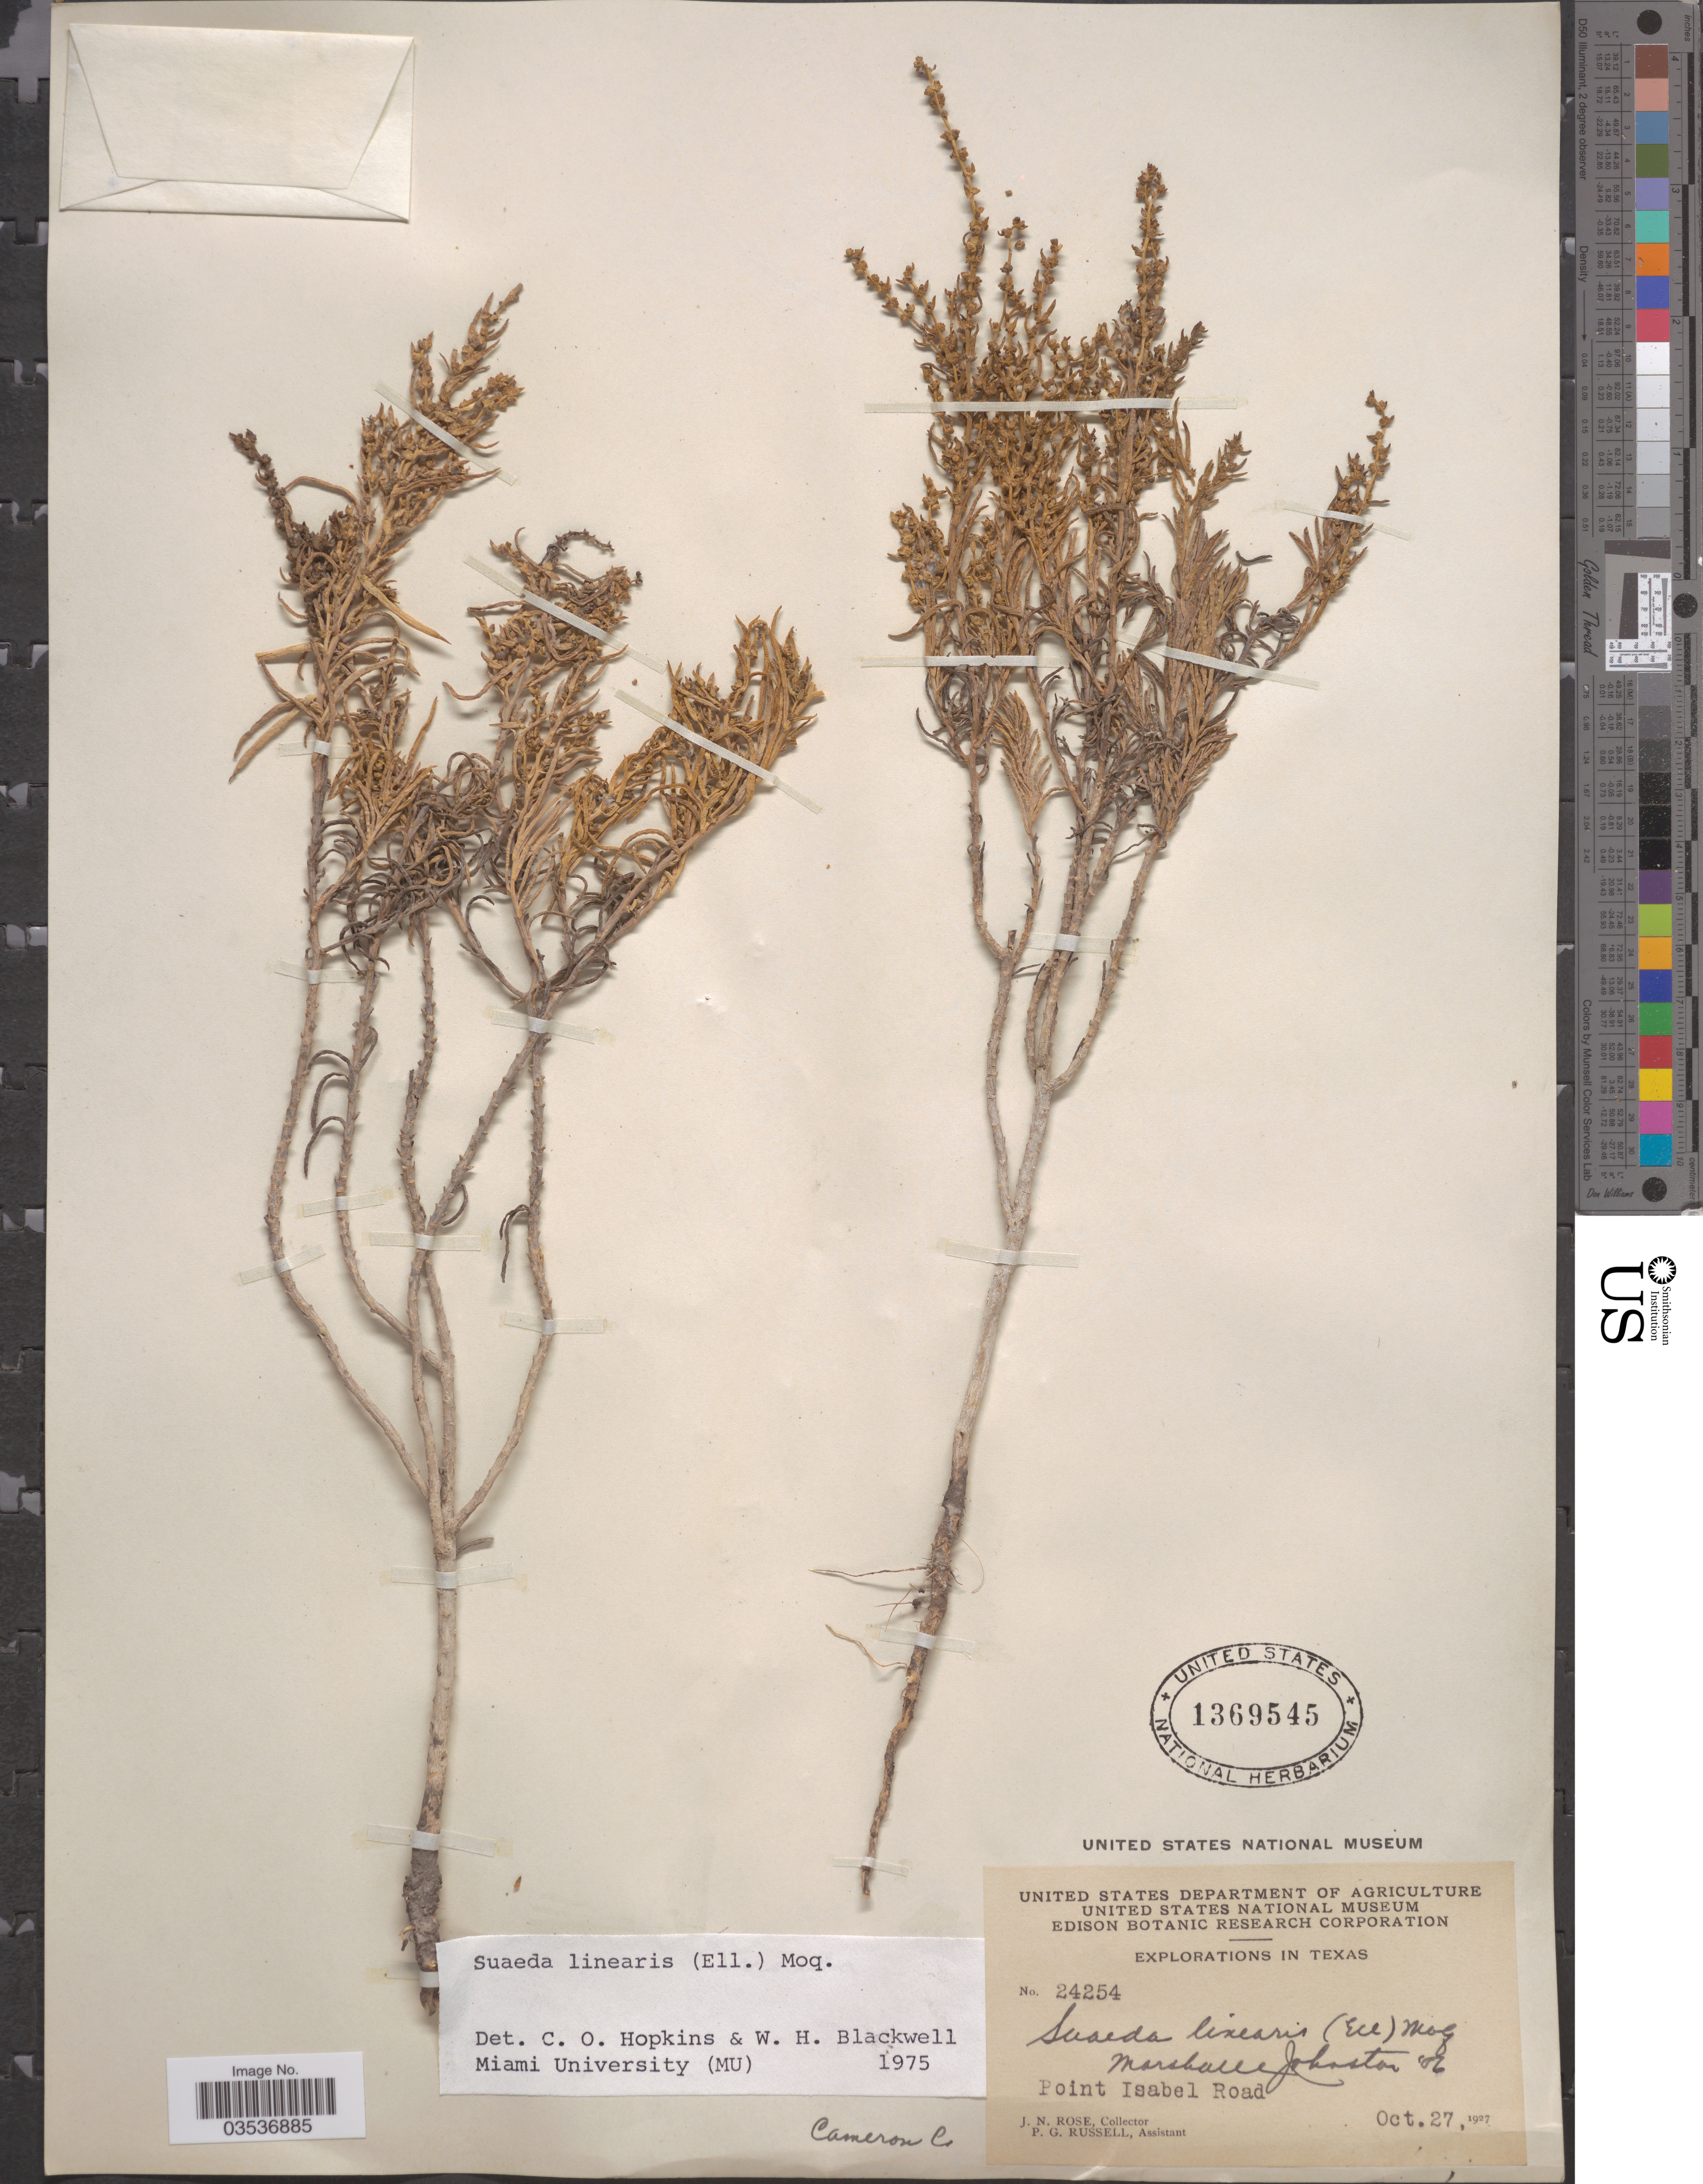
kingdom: Plantae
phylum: Tracheophyta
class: Magnoliopsida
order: Caryophyllales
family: Amaranthaceae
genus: Dondia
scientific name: Dondia linearis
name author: (Elliott) A. Heller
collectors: J. N. Rose & P. G. Russell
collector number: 24254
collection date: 1927-10-27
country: United States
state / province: Texas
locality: Cameron Co. Point Isabel Road.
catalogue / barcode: US 1369545